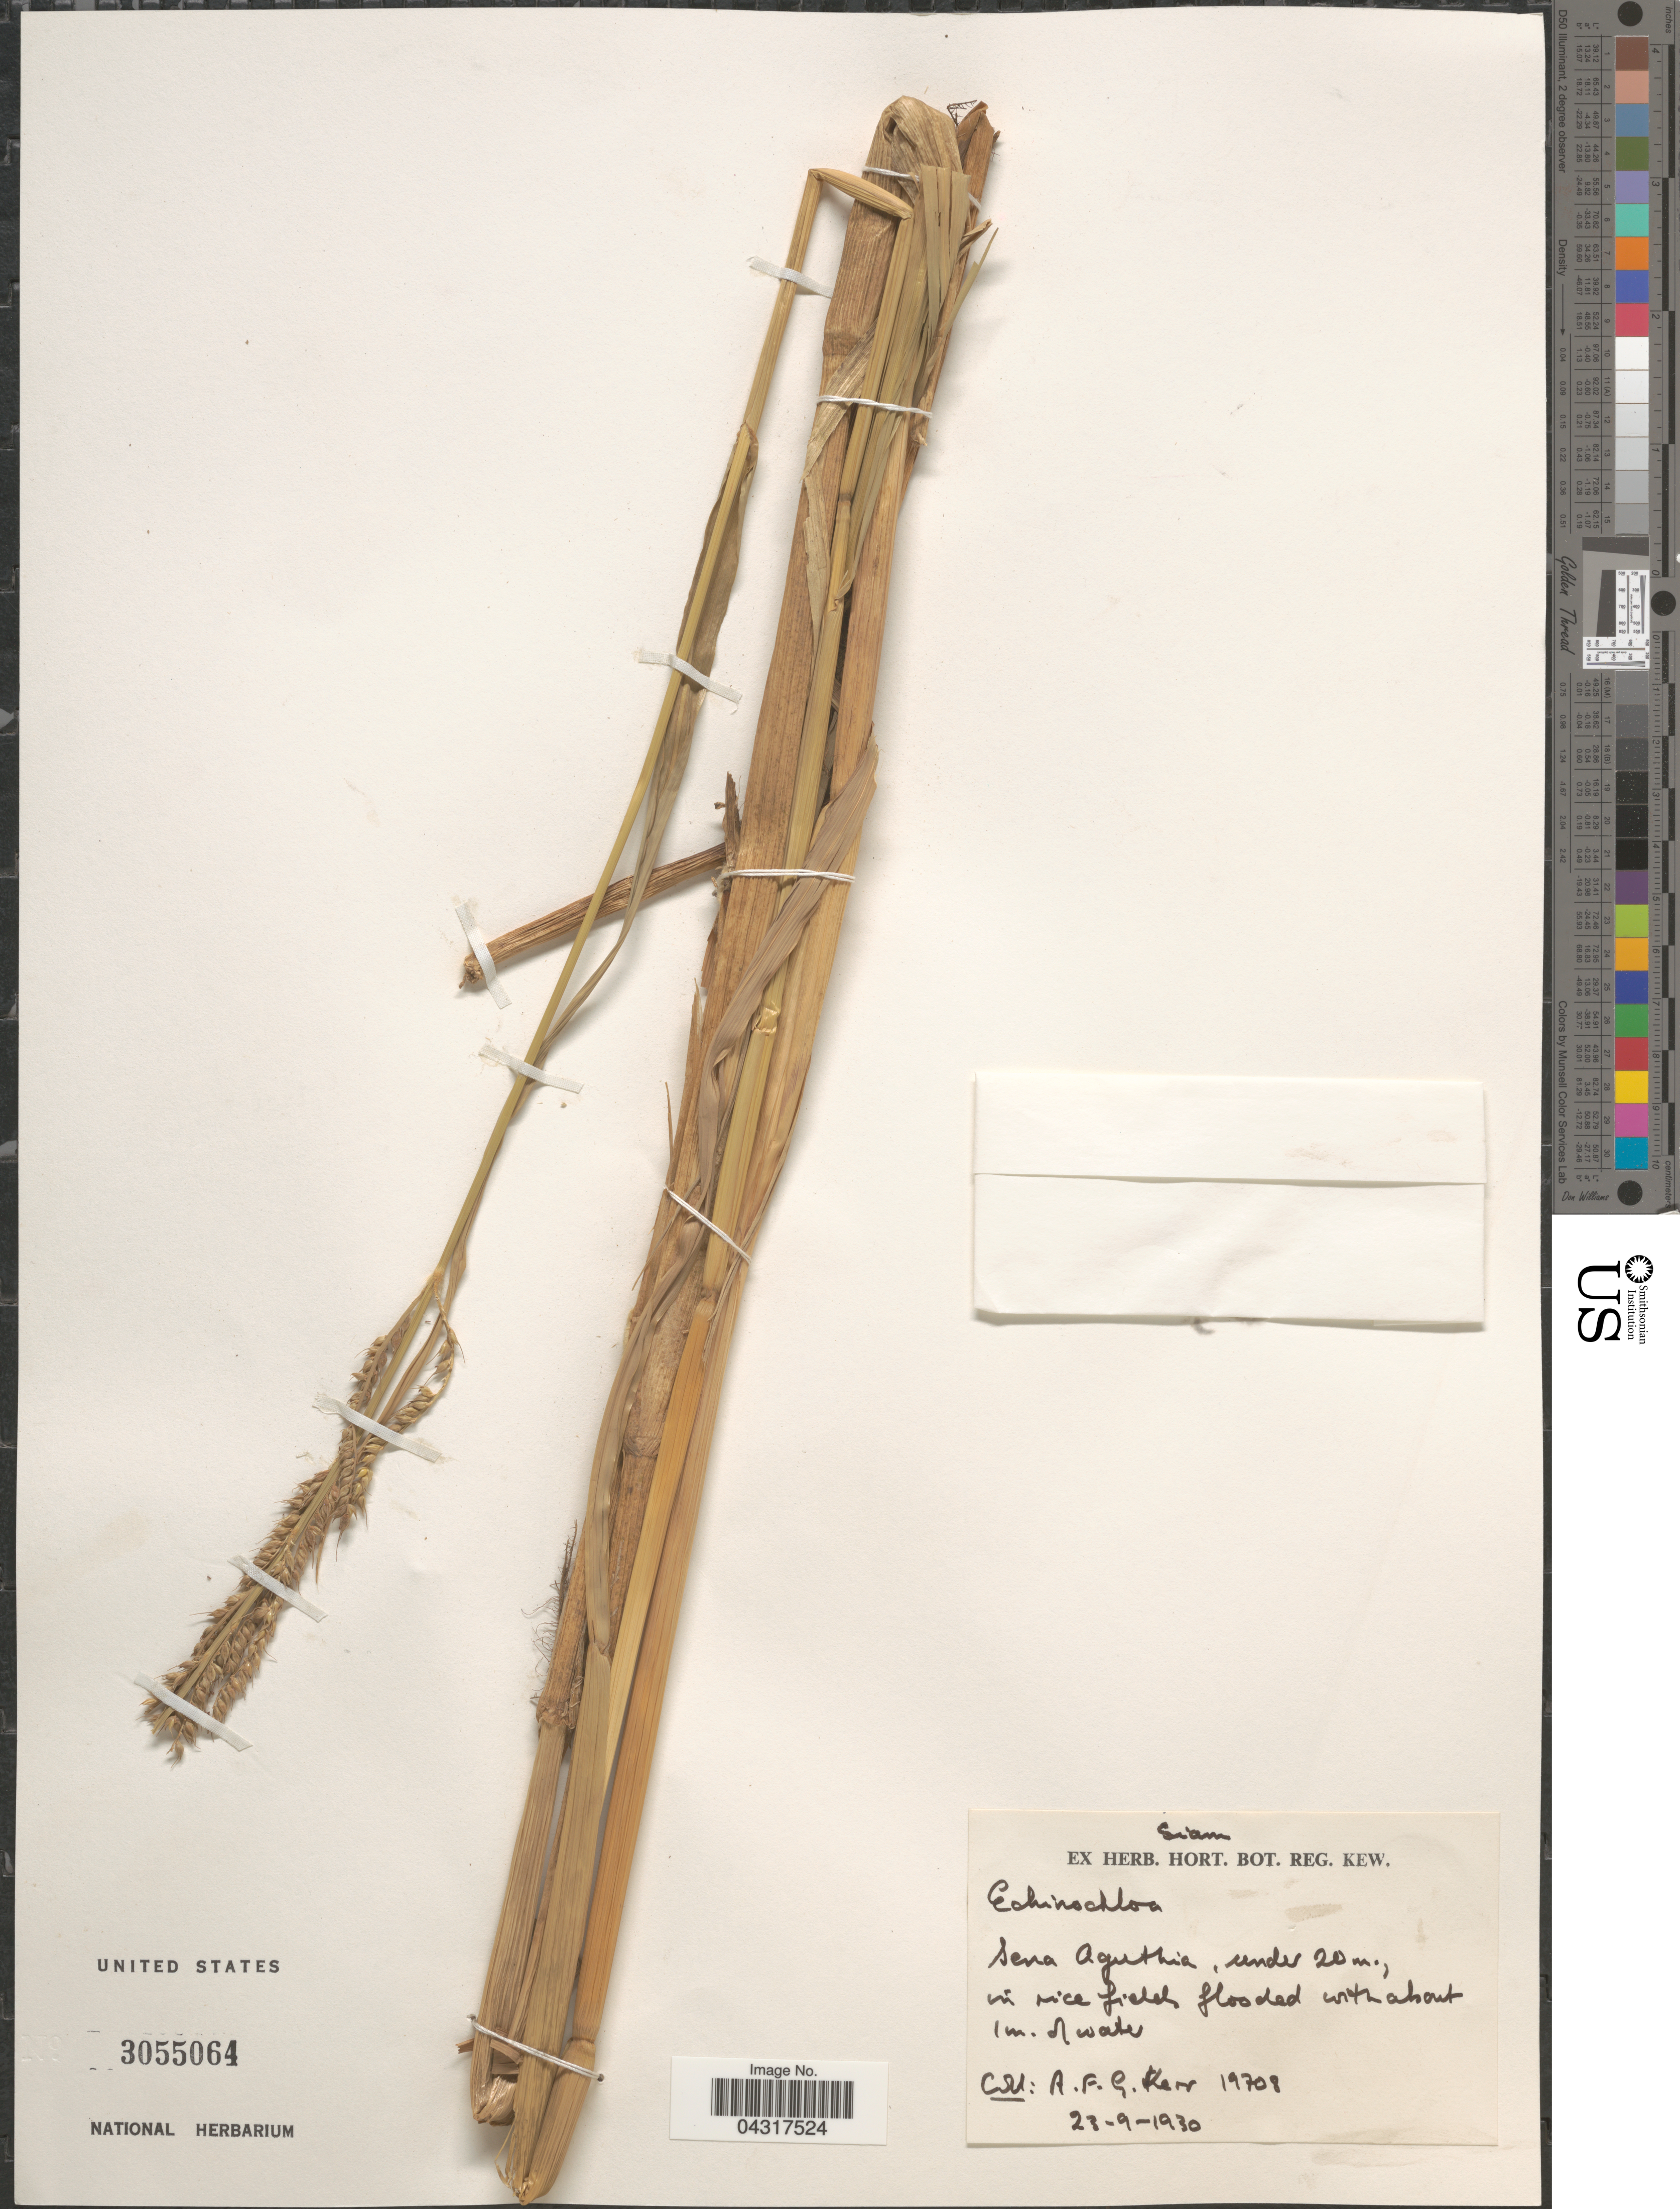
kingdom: Plantae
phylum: Tracheophyta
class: Liliopsida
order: Poales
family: Poaceae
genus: Echinochloa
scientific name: Echinochloa sp.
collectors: A. F. G. Kerr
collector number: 19708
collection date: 1930-09-23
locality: Sena Aguthia.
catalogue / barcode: US 3055064